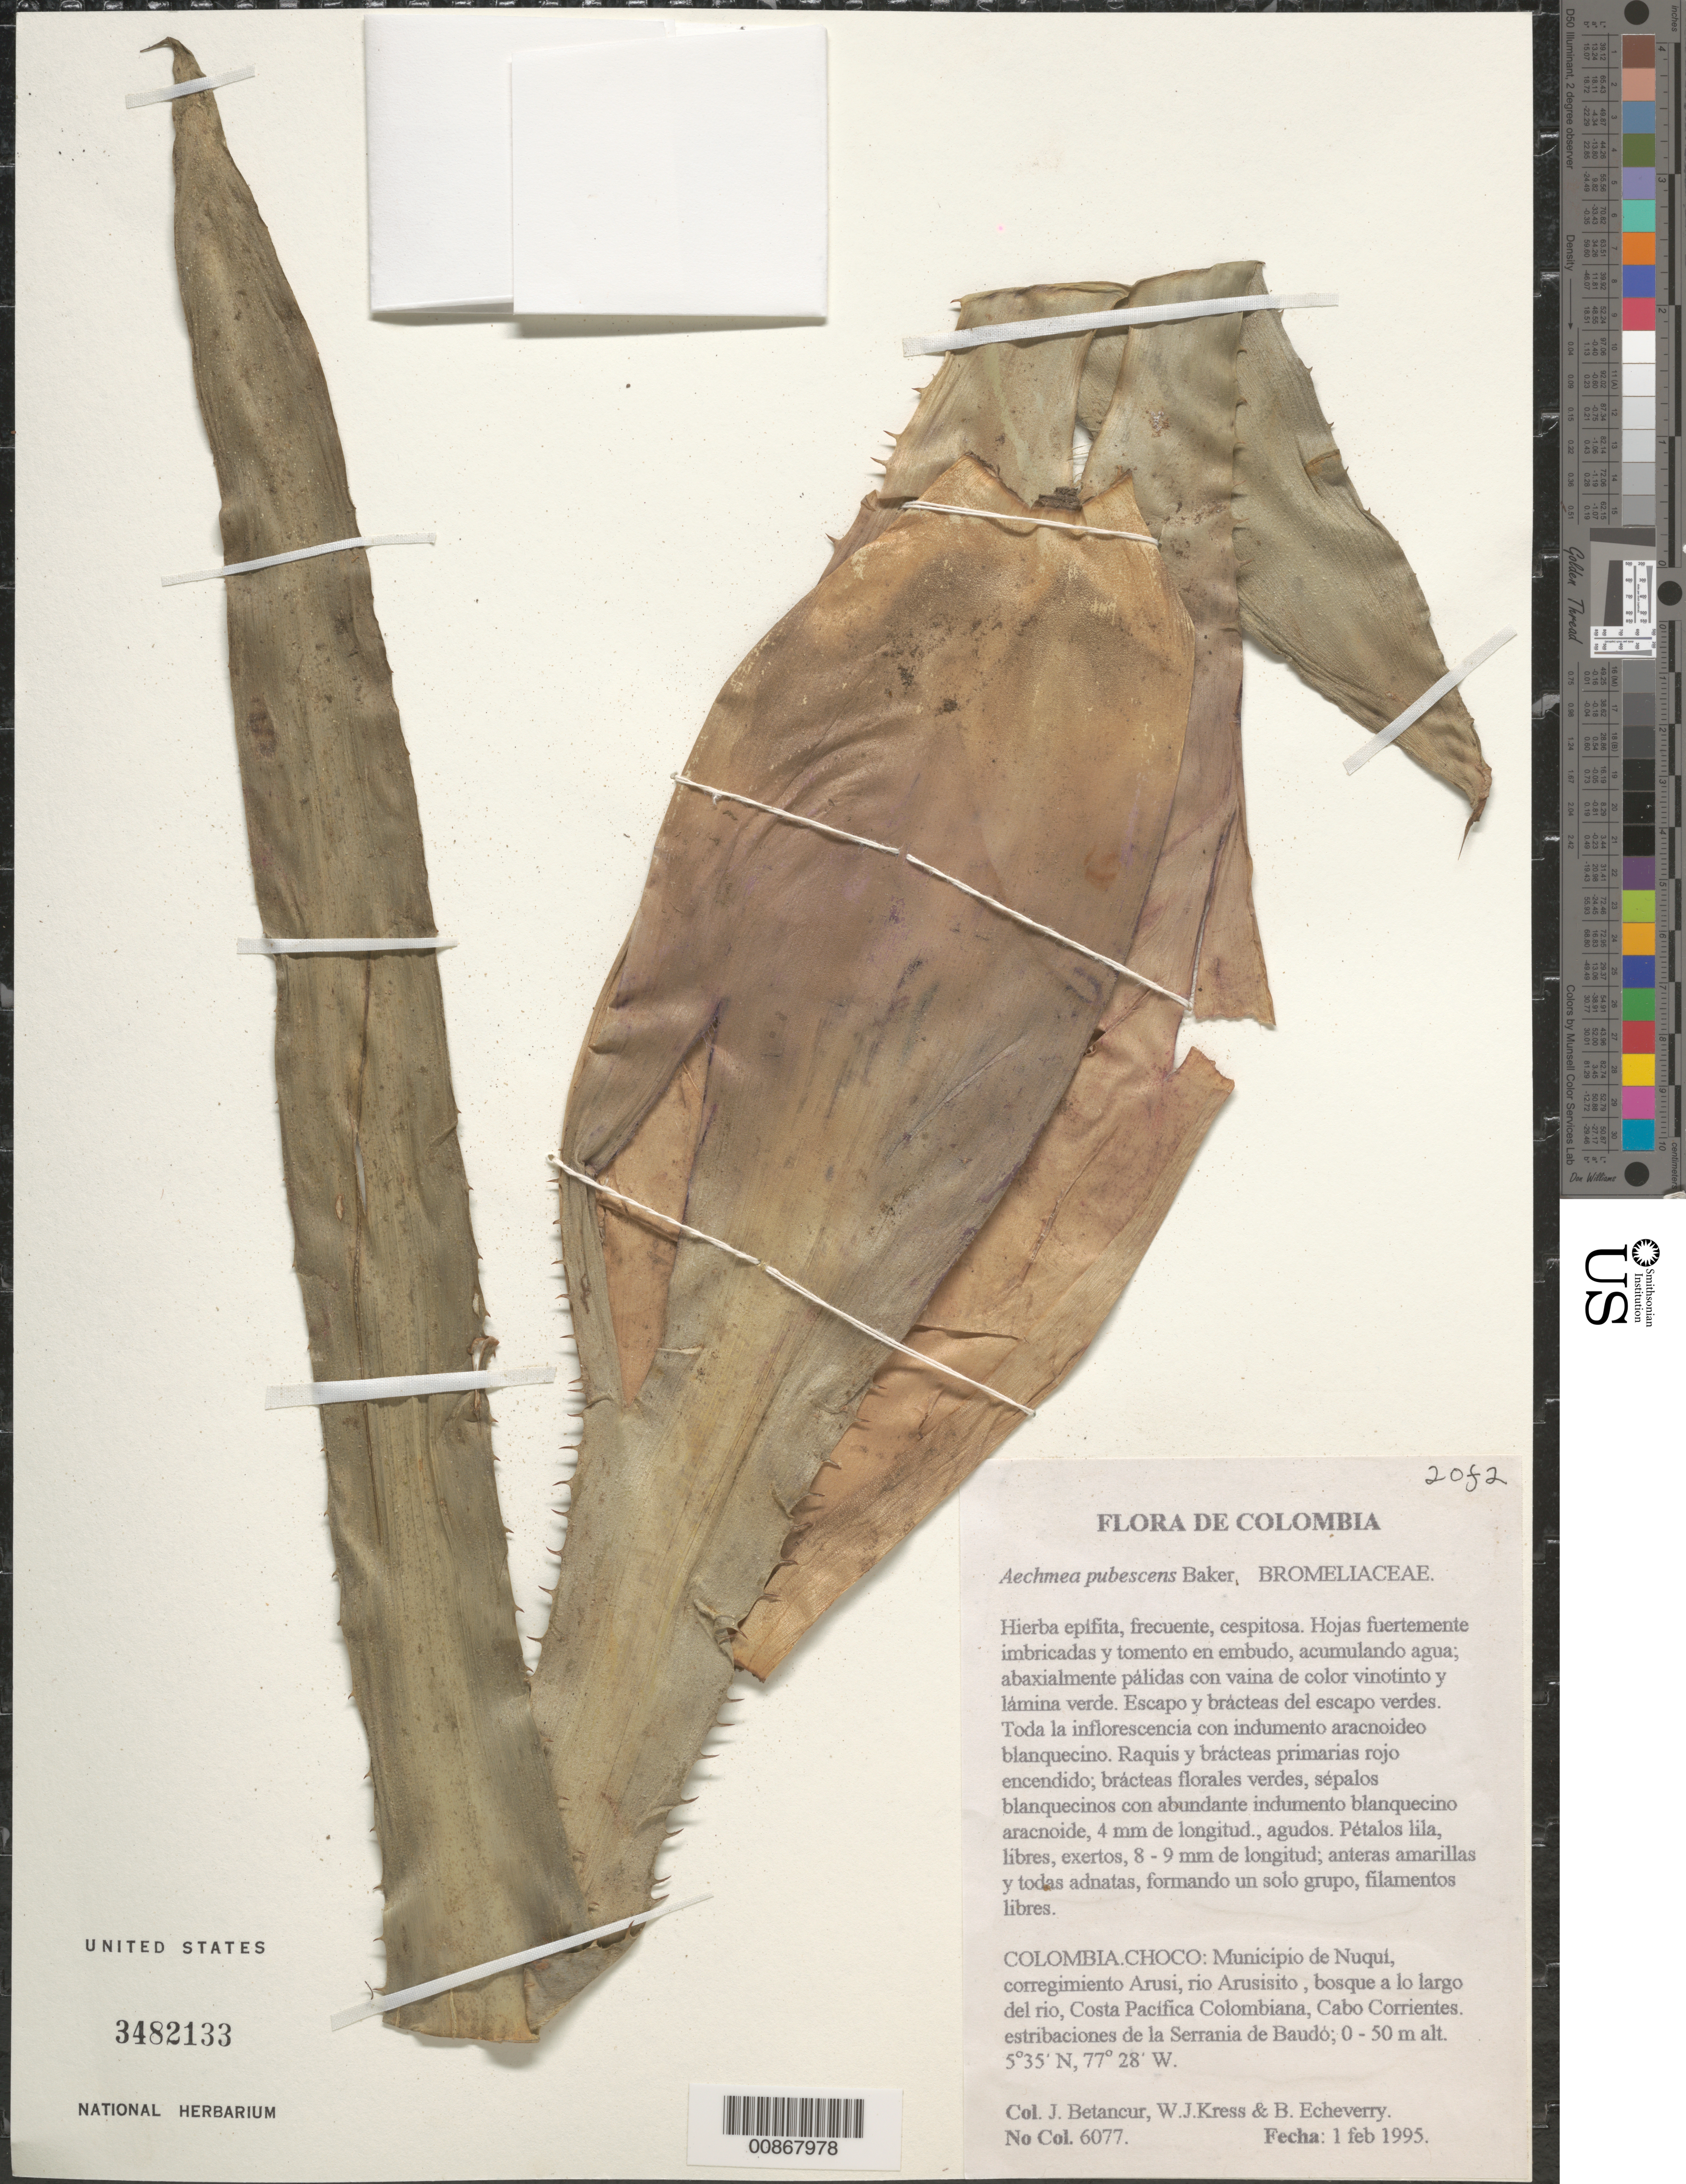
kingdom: Plantae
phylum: Tracheophyta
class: Liliopsida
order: Poales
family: Bromeliaceae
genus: Aechmea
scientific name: Aechmea pubescens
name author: Baker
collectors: J. C. Betancur, W. J. Kress & V. Maza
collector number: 6077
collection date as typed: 01 Feb 1995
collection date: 1995-02-01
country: Colombia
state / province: Chocó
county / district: Nuqui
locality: Corregimiento Arusi, rio Arusisito, bosque a lo largo del rio, Costa Pacifica Columbiana, Cabo Corrientes estrabaciones de la Serrania de Baudo.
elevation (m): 0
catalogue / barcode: US 3482133